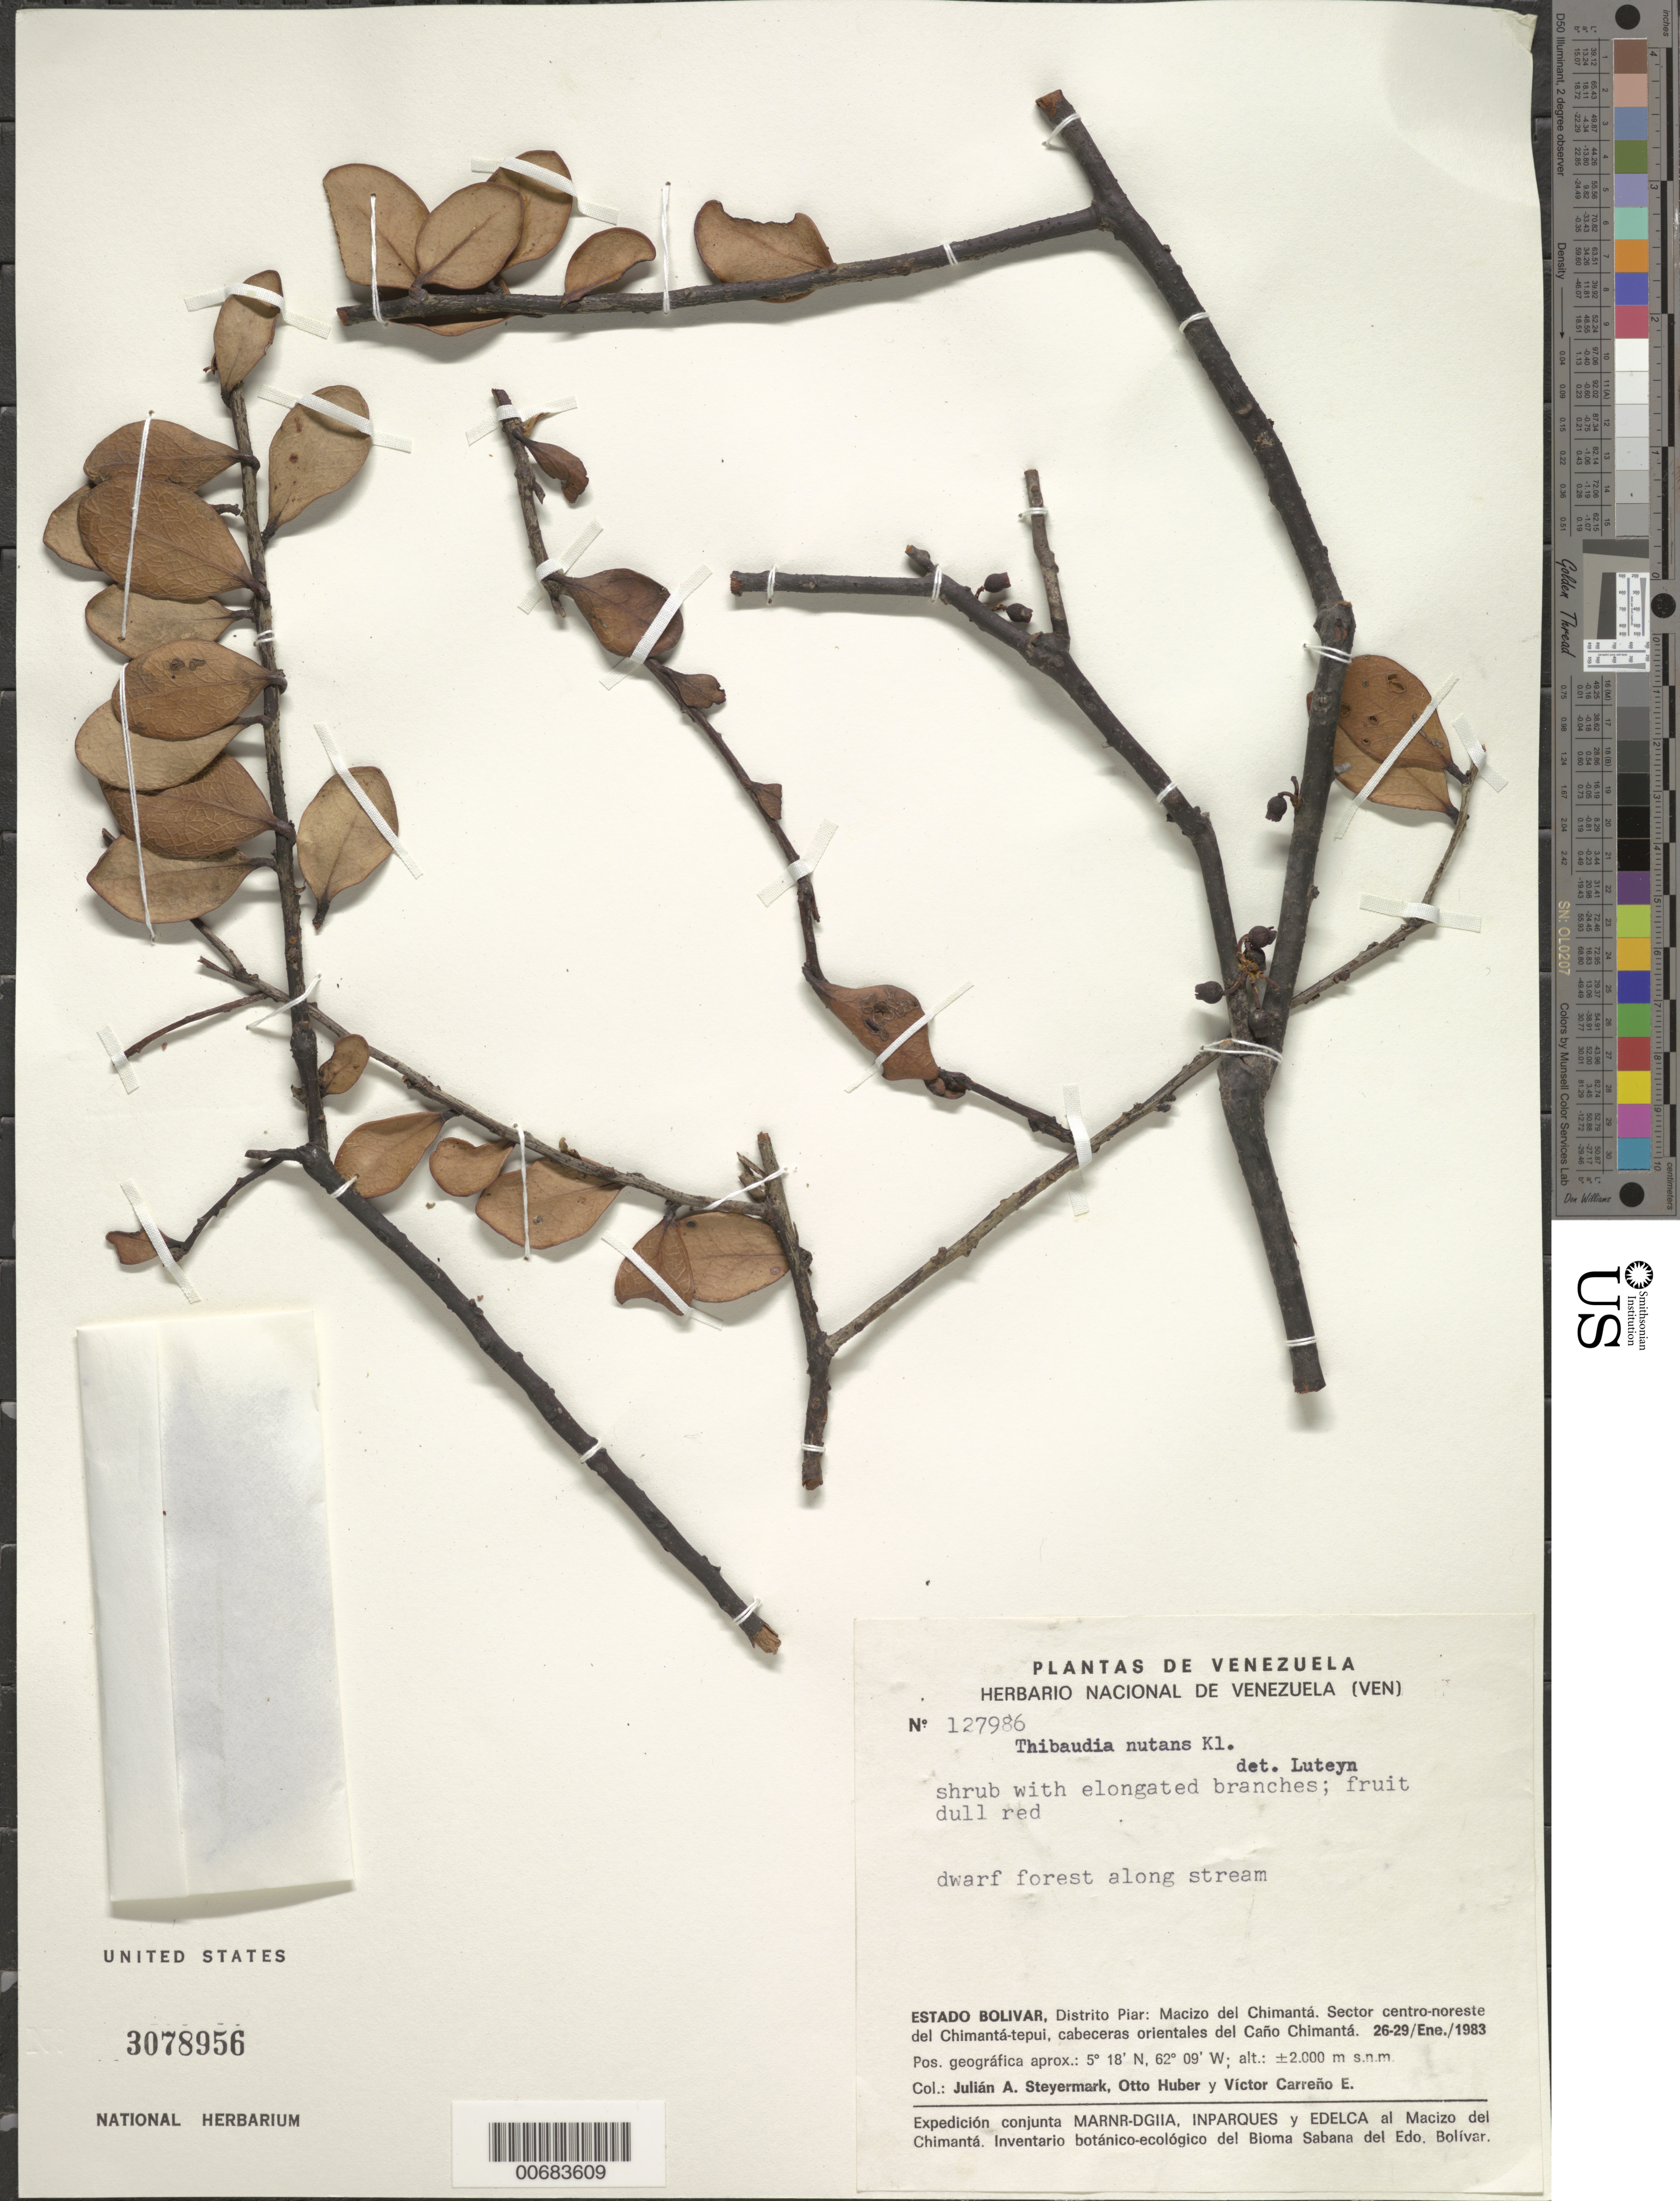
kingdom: Plantae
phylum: Tracheophyta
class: Magnoliopsida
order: Ericales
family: Ericaceae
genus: Thibaudia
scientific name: Thibaudia nutans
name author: Klotzsch ex Mansf.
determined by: Luteyn, J. L.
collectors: J. Steyermark, O. Huber & V. Carreño E.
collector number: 127986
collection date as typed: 26-Jan-83 to 29-Jan-83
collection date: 1983-01-26/1983-01-29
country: Venezuela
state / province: Bolívar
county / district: Piar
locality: Macizo del Chimantá, sector centro-noreste del Chimantá-tepuí, cabeceras orientales del Caño Chimantá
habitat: Dwarf forest along stream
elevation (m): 2000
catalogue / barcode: US 3078965